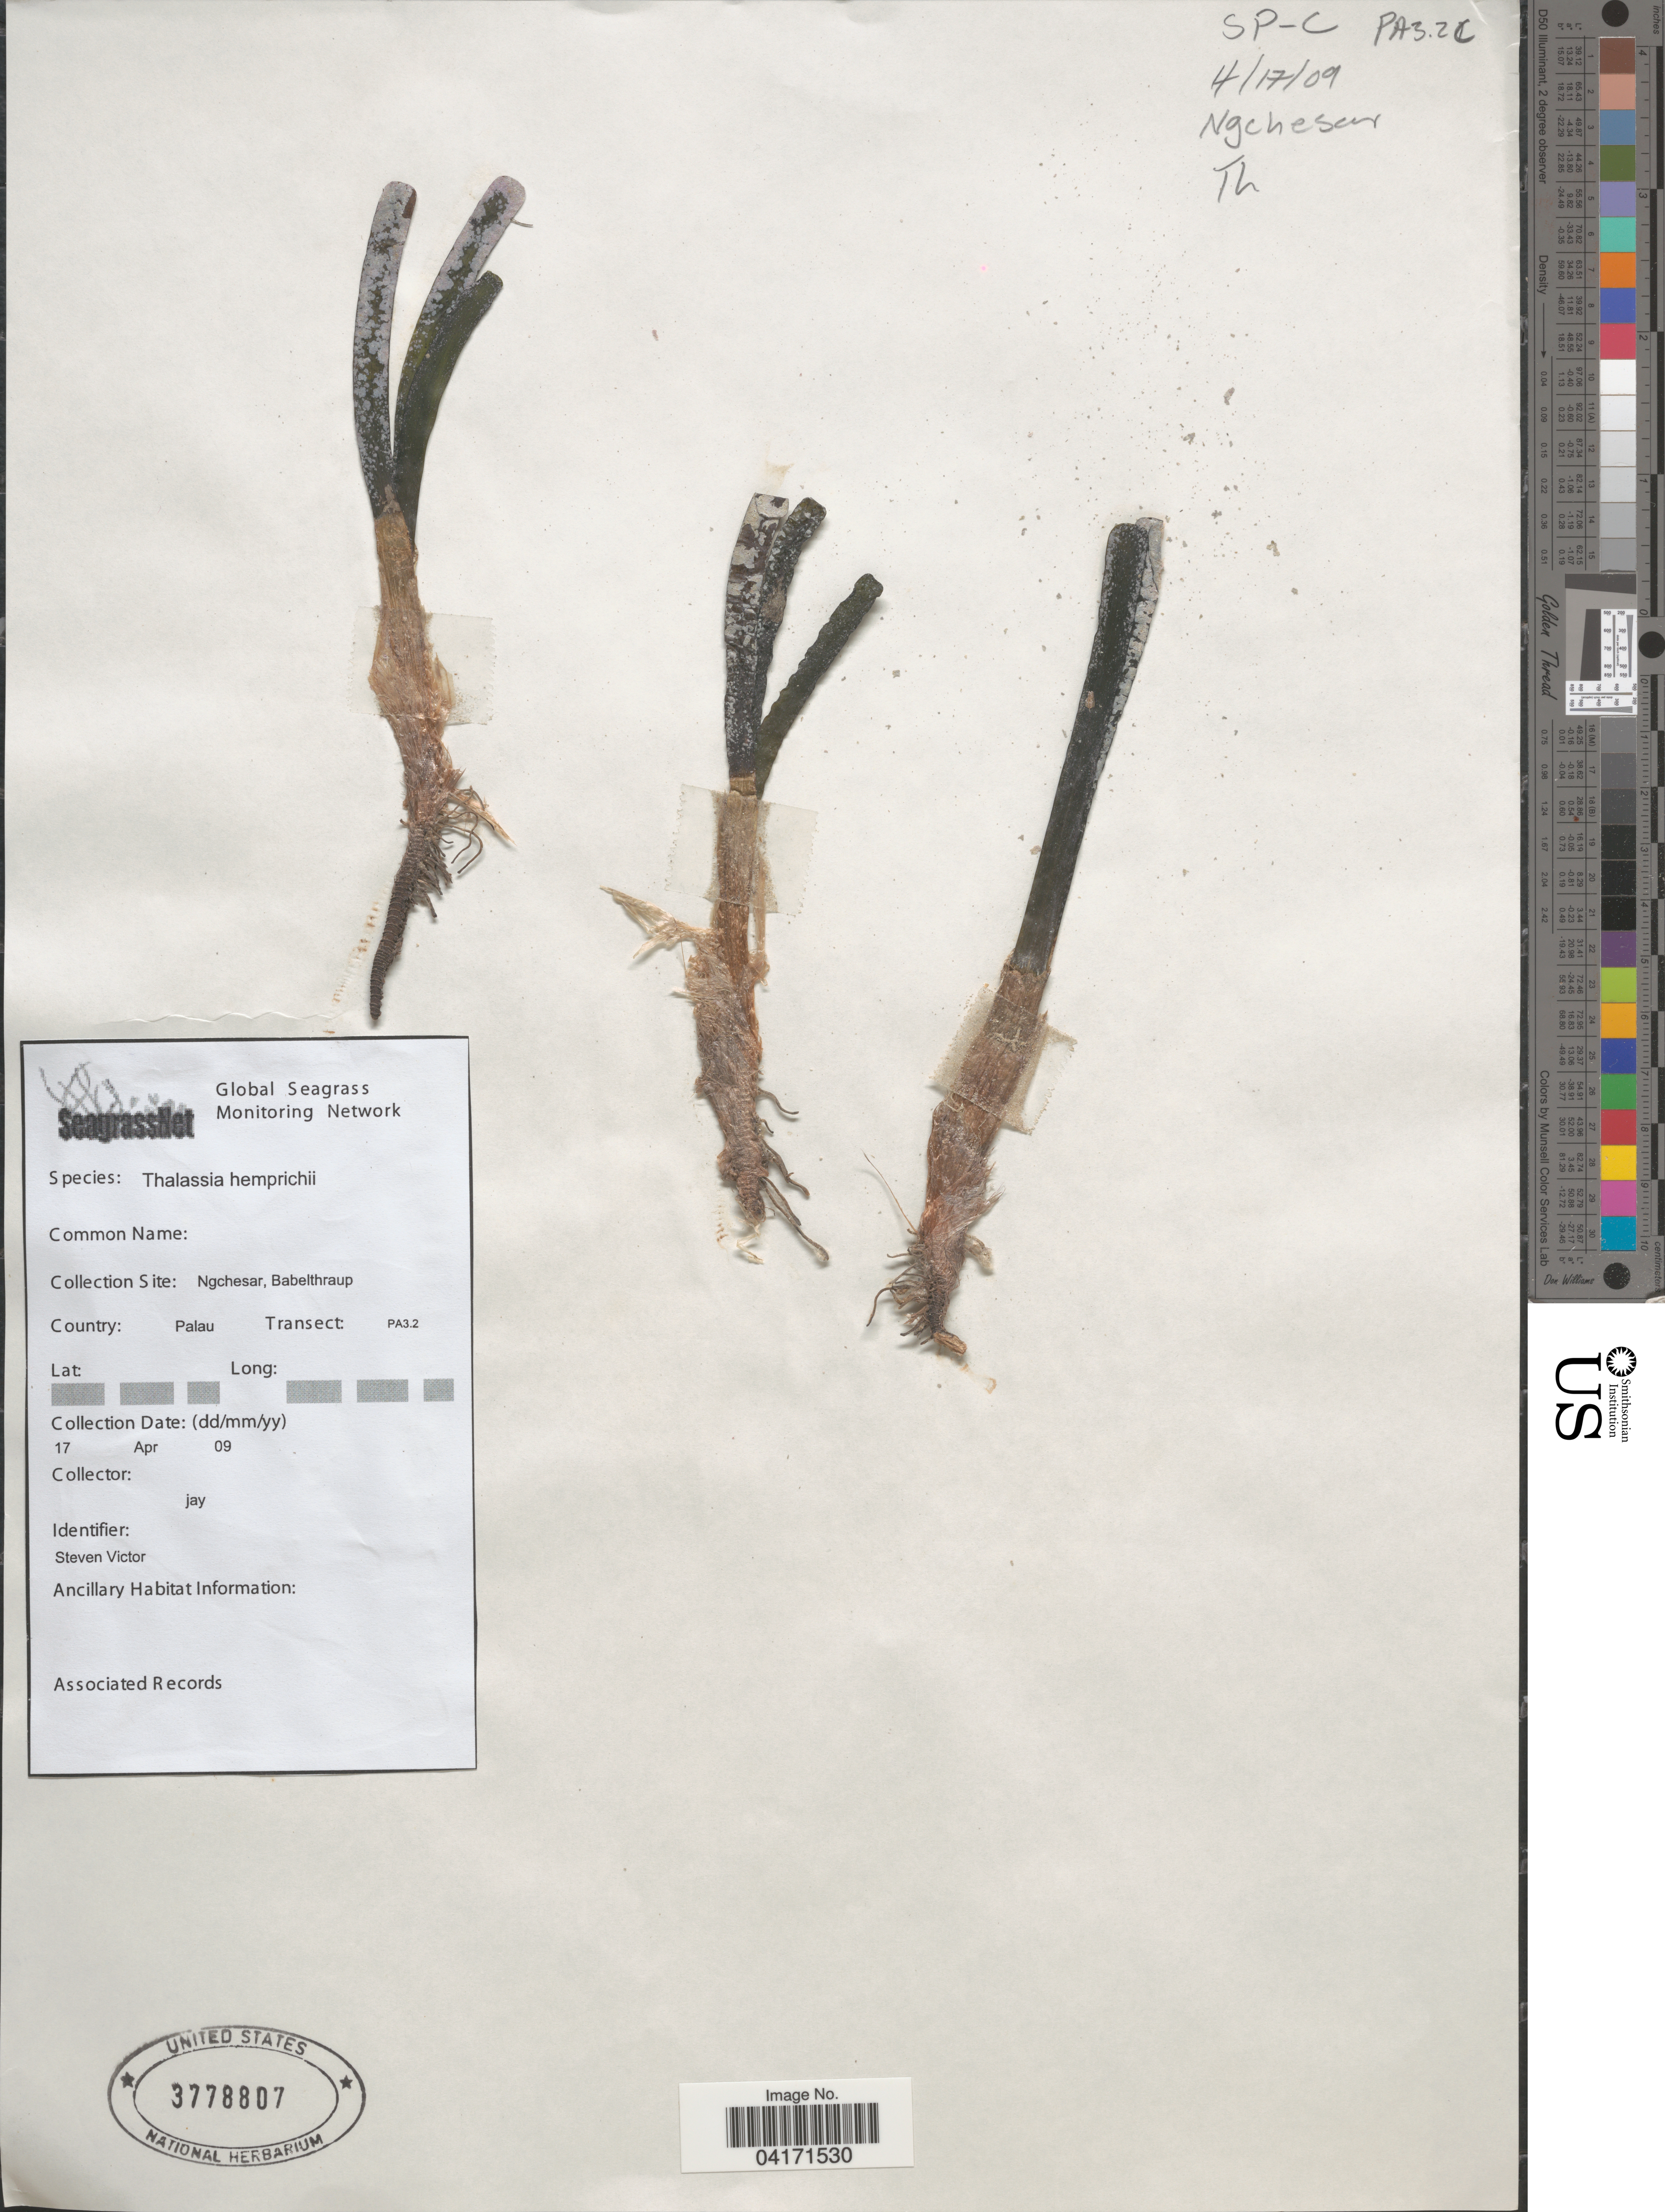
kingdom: Plantae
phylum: Tracheophyta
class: Liliopsida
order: Alismatales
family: Hydrocharitaceae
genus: Thalassia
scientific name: Thalassia hemprichii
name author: Asch.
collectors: Jay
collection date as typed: Transcribed d/m/y: 17/4/9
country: Palau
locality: SP-C. PA3.2C. Ngchesar, Babelthraup. Palau. Transect: PA3.2.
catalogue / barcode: US 3778807